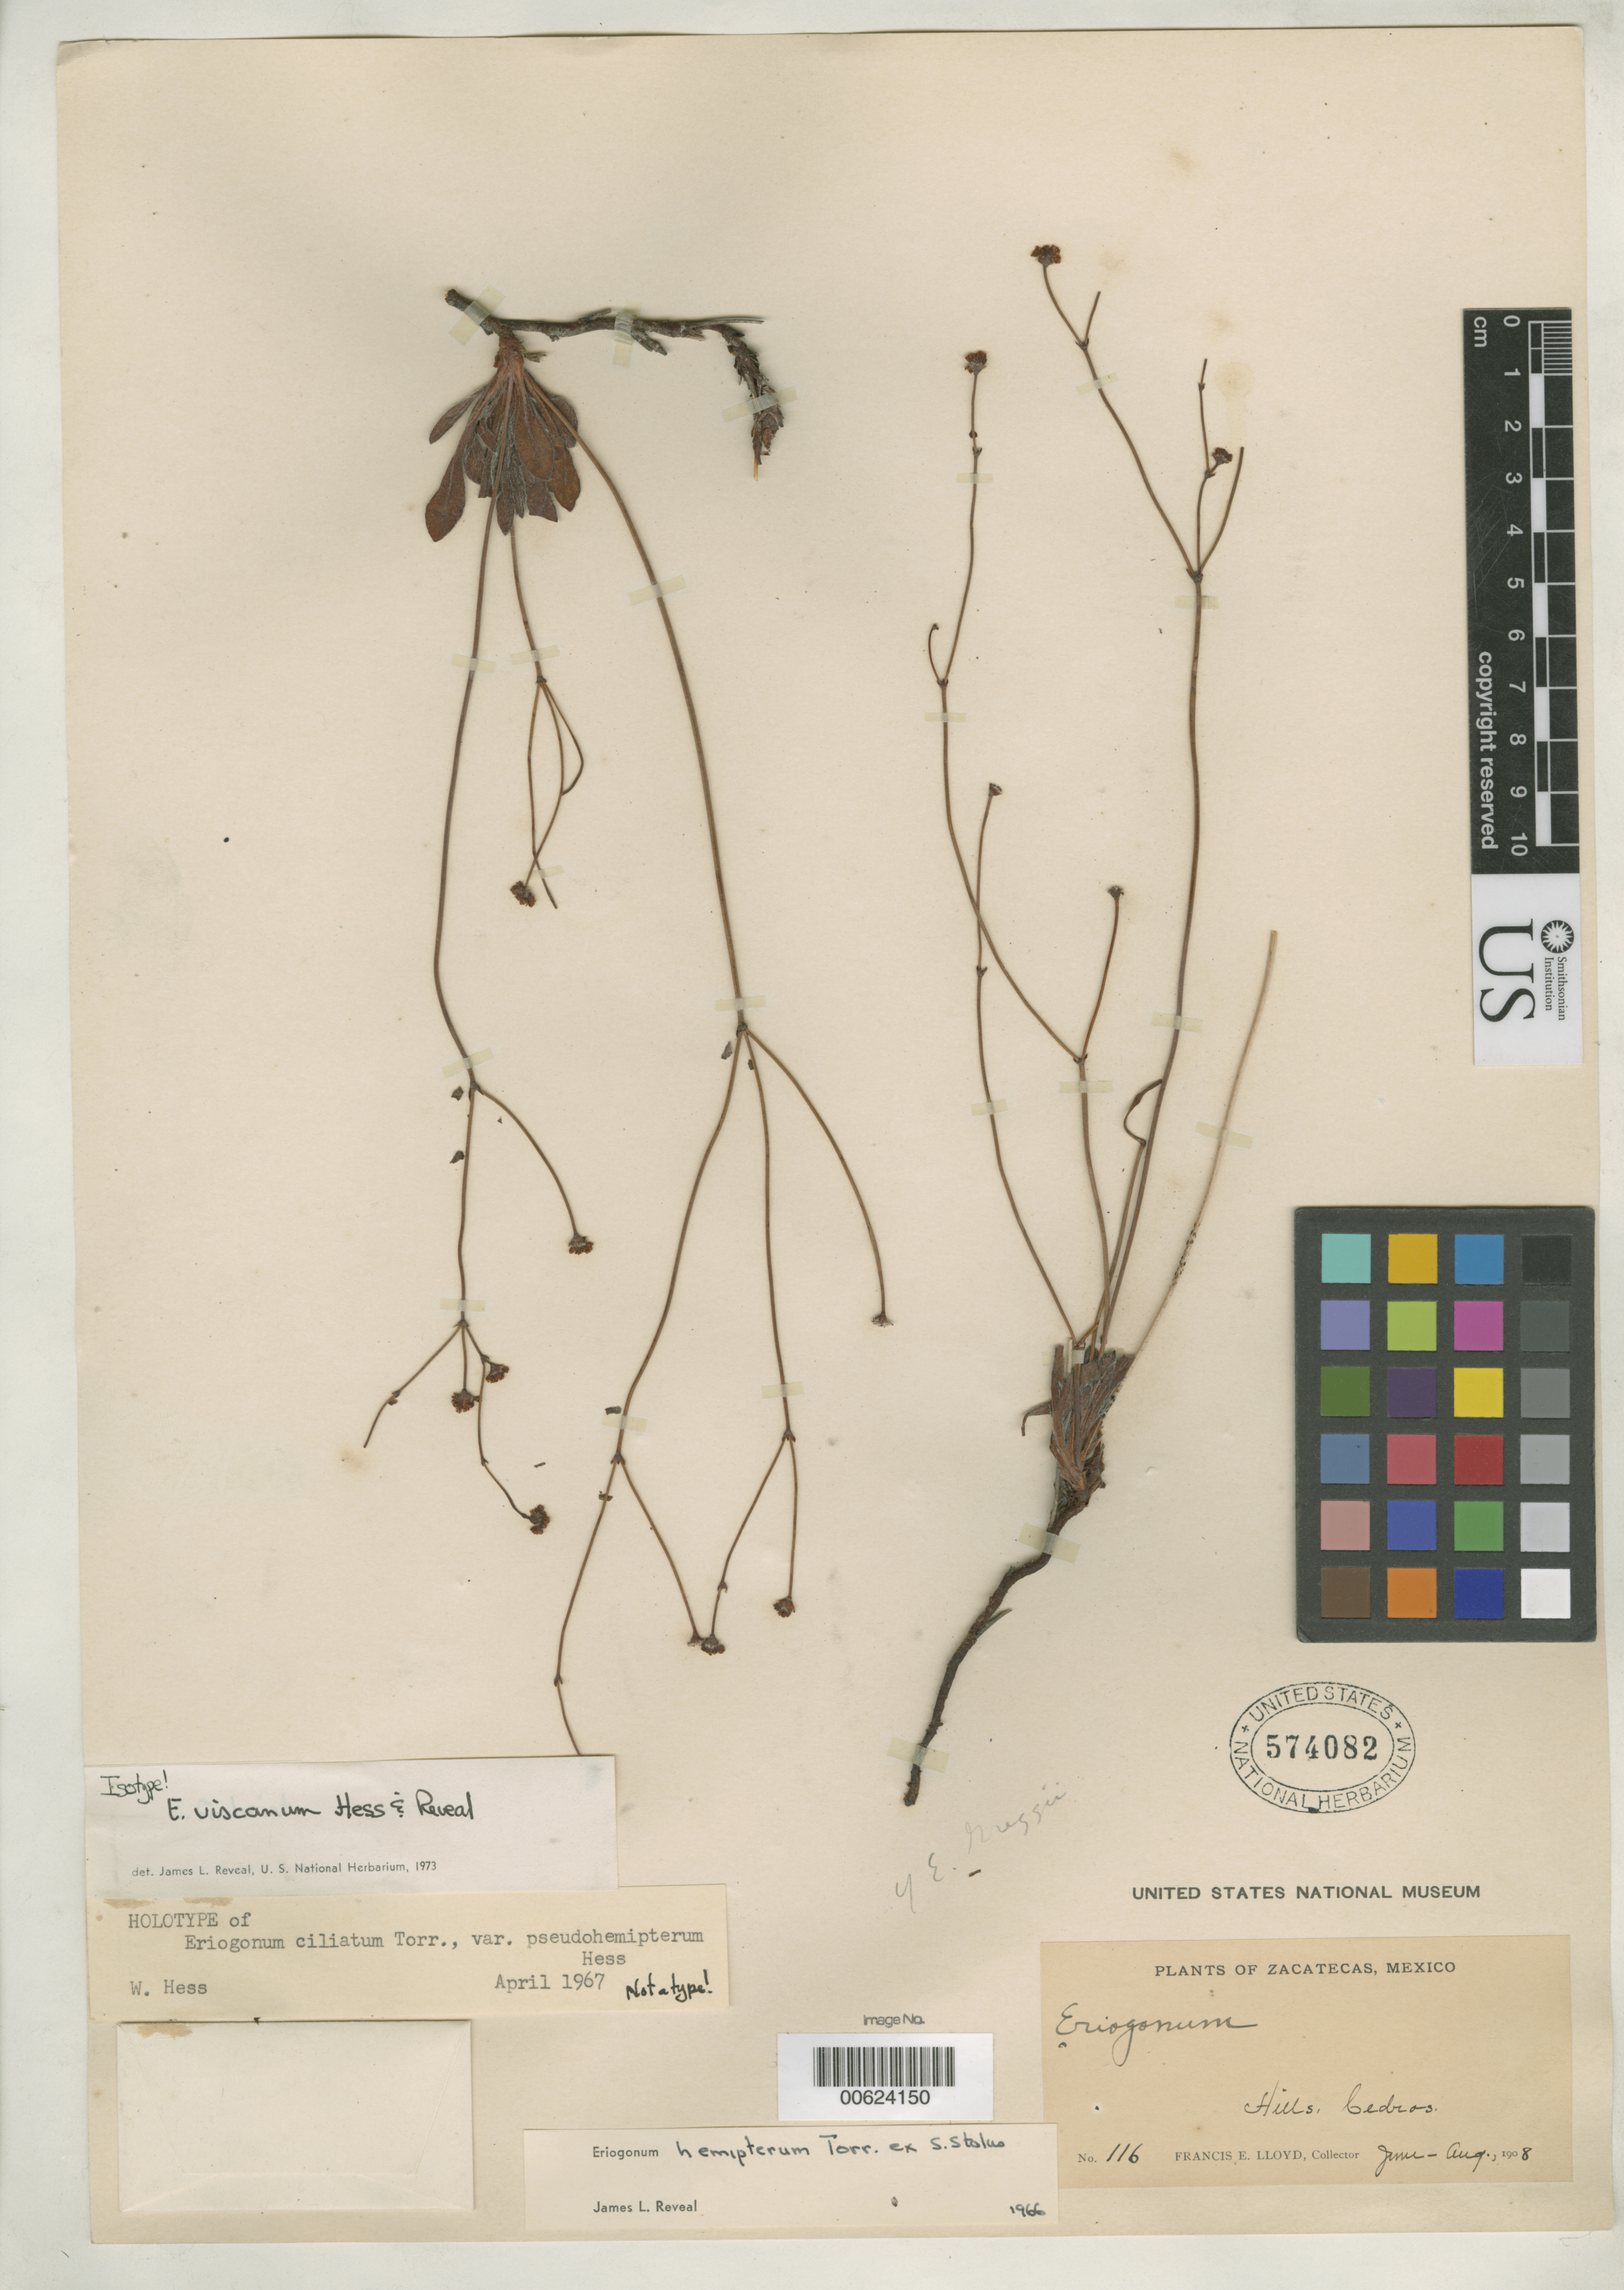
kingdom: Plantae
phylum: Tracheophyta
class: Magnoliopsida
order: Caryophyllales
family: Polygonaceae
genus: Eriogonum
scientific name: Eriogonum viscanum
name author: W.J. Hess & Reveal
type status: Isotype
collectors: F. E. Lloyd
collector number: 116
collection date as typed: Jun 1908 to -- Aug 1908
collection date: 1908-06/1908-08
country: Mexico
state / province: Zacatecas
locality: Cedros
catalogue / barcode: US 574082